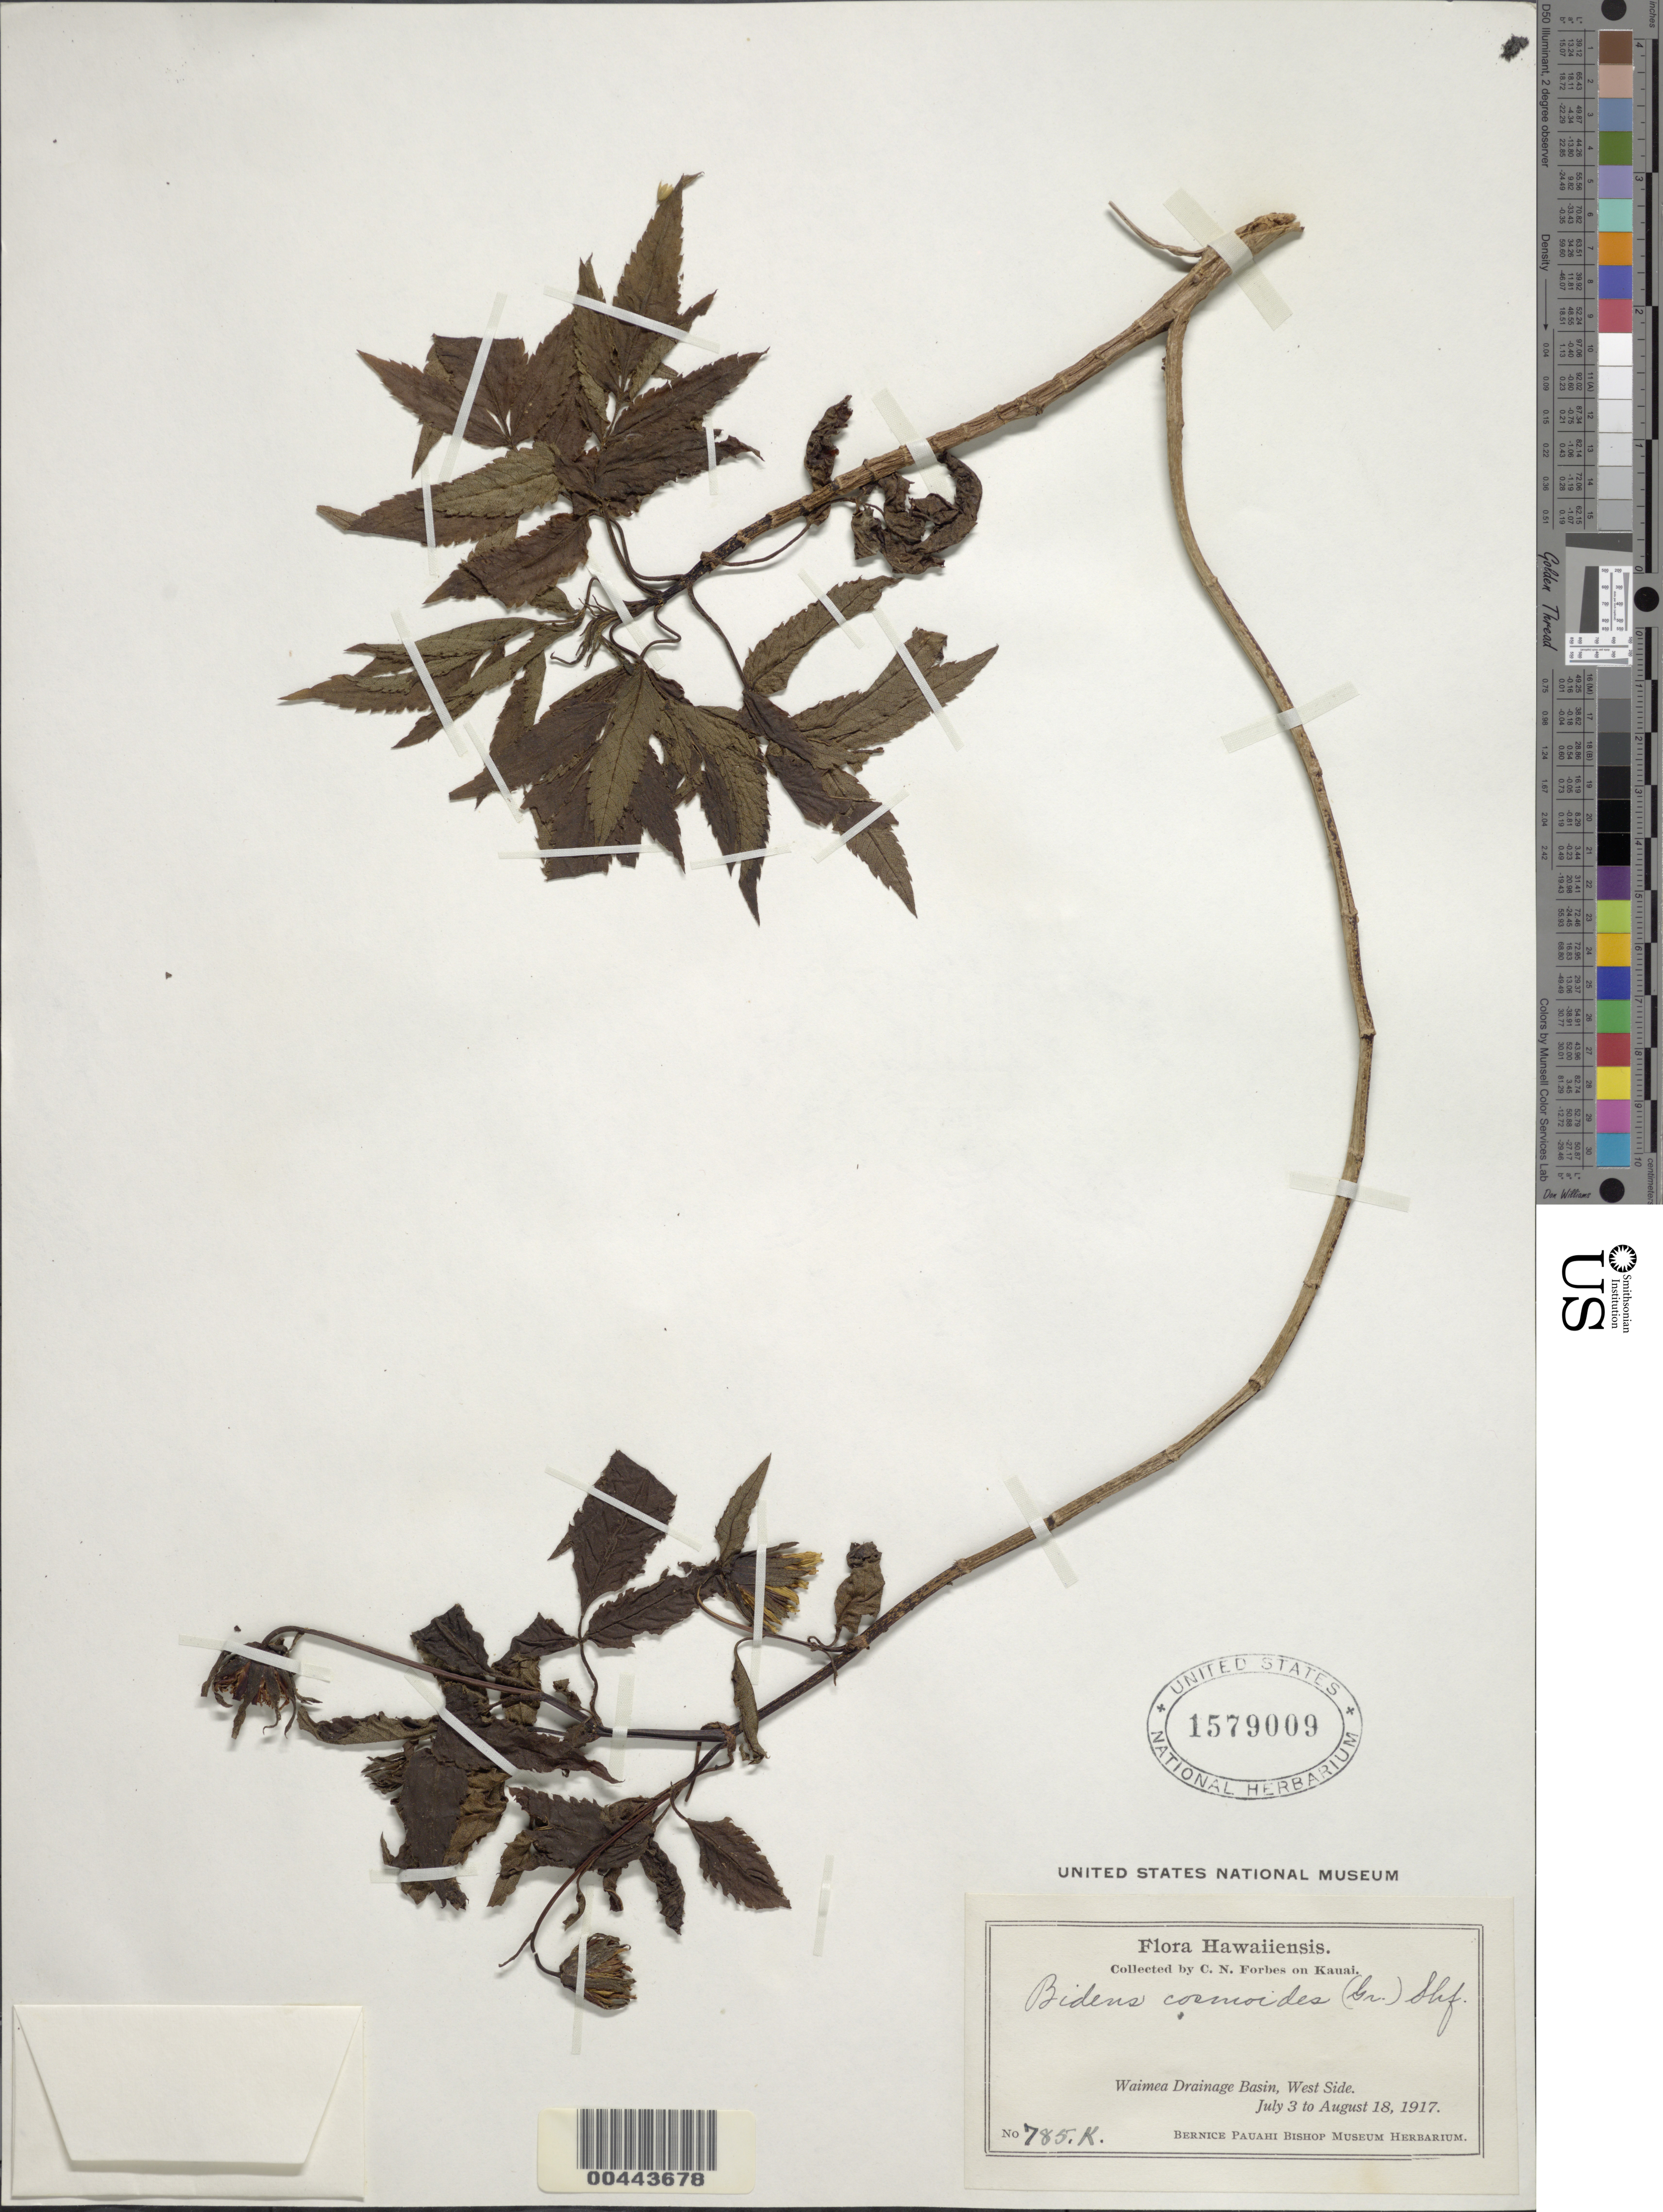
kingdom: Plantae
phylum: Tracheophyta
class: Magnoliopsida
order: Asterales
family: Asteraceae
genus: Bidens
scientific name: Bidens cosmoides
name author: (A. Gray) Sherff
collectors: C. N. Forbes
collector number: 785.K.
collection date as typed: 3 Jul 1917 to 18 Aug 1917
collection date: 1917-07-03/1917-08-18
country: United States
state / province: Hawaii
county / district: Kauai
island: Kaua'i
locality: Waimea Drainage Basin, West side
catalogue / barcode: US 1579009